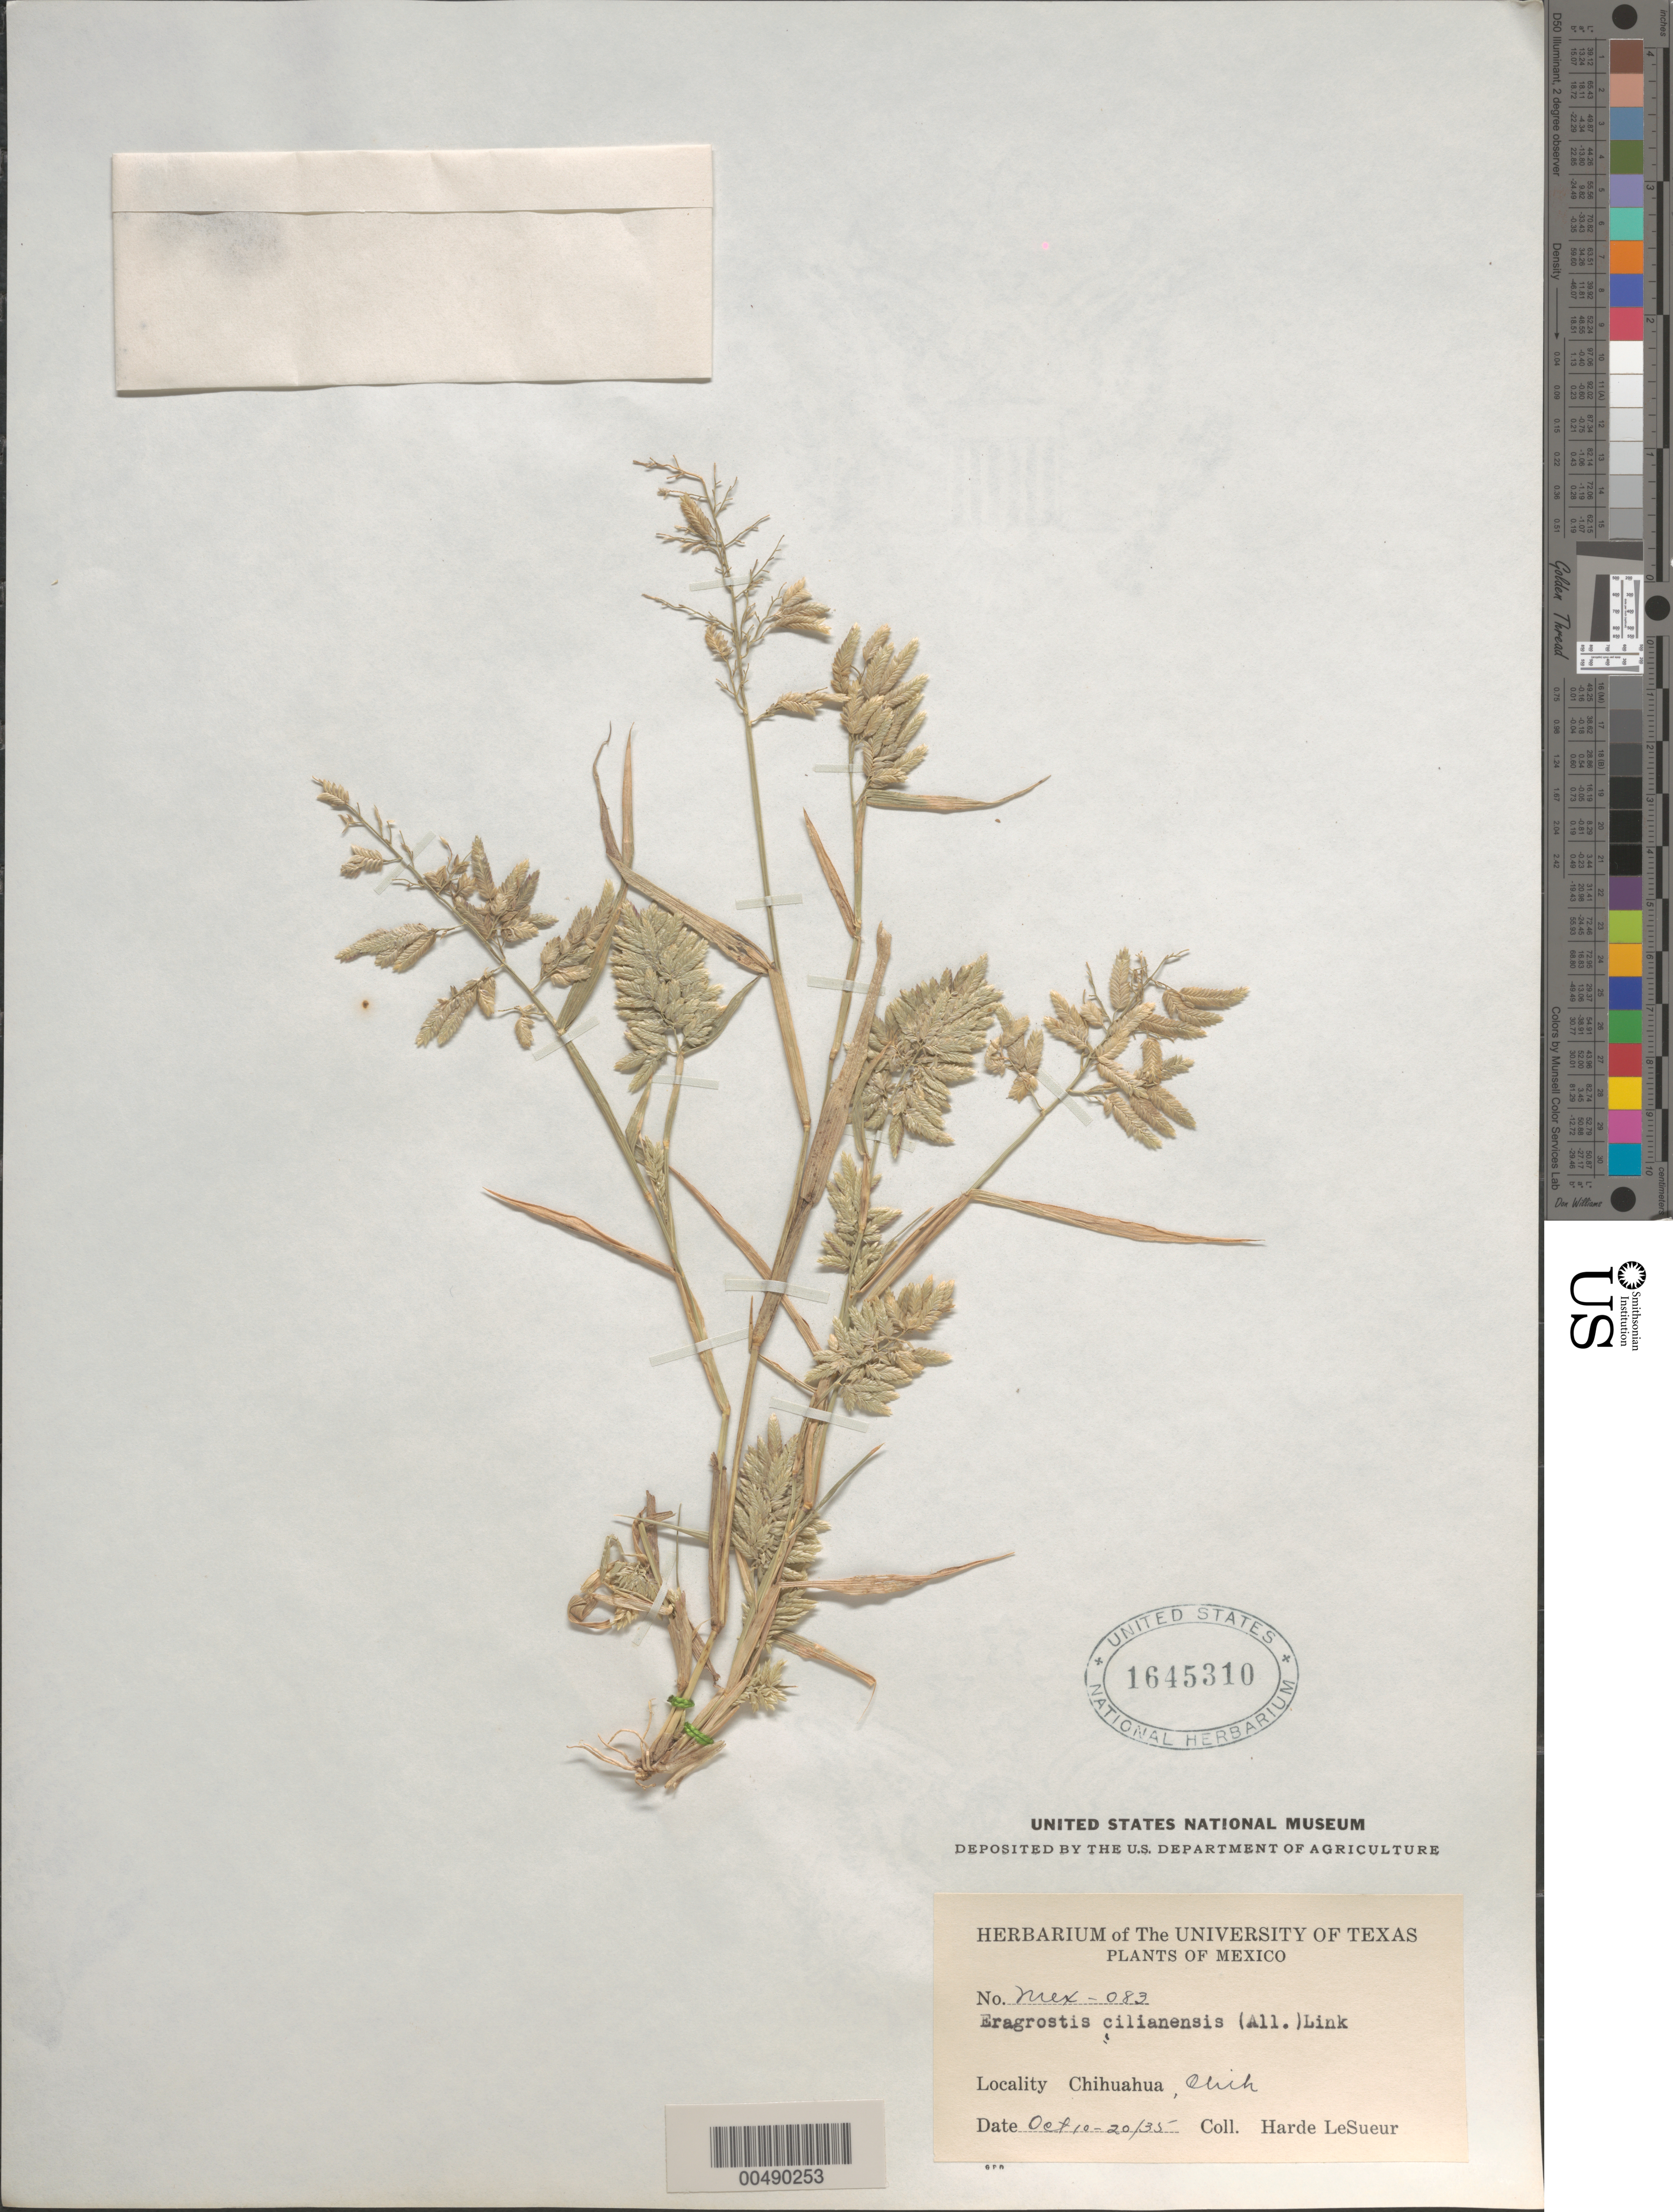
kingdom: Plantae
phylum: Tracheophyta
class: Liliopsida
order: Poales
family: Poaceae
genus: Eragrostis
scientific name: Eragrostis cilianensis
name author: (Bellardi) Vignolo ex Janch.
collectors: D. H. LeSueur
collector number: Mex-083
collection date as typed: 10 Oct 1935 to 20 Oct 1935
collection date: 1935-10-10/1935-10-20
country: Mexico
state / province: Chihuahua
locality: Chihuahua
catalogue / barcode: US 1645310